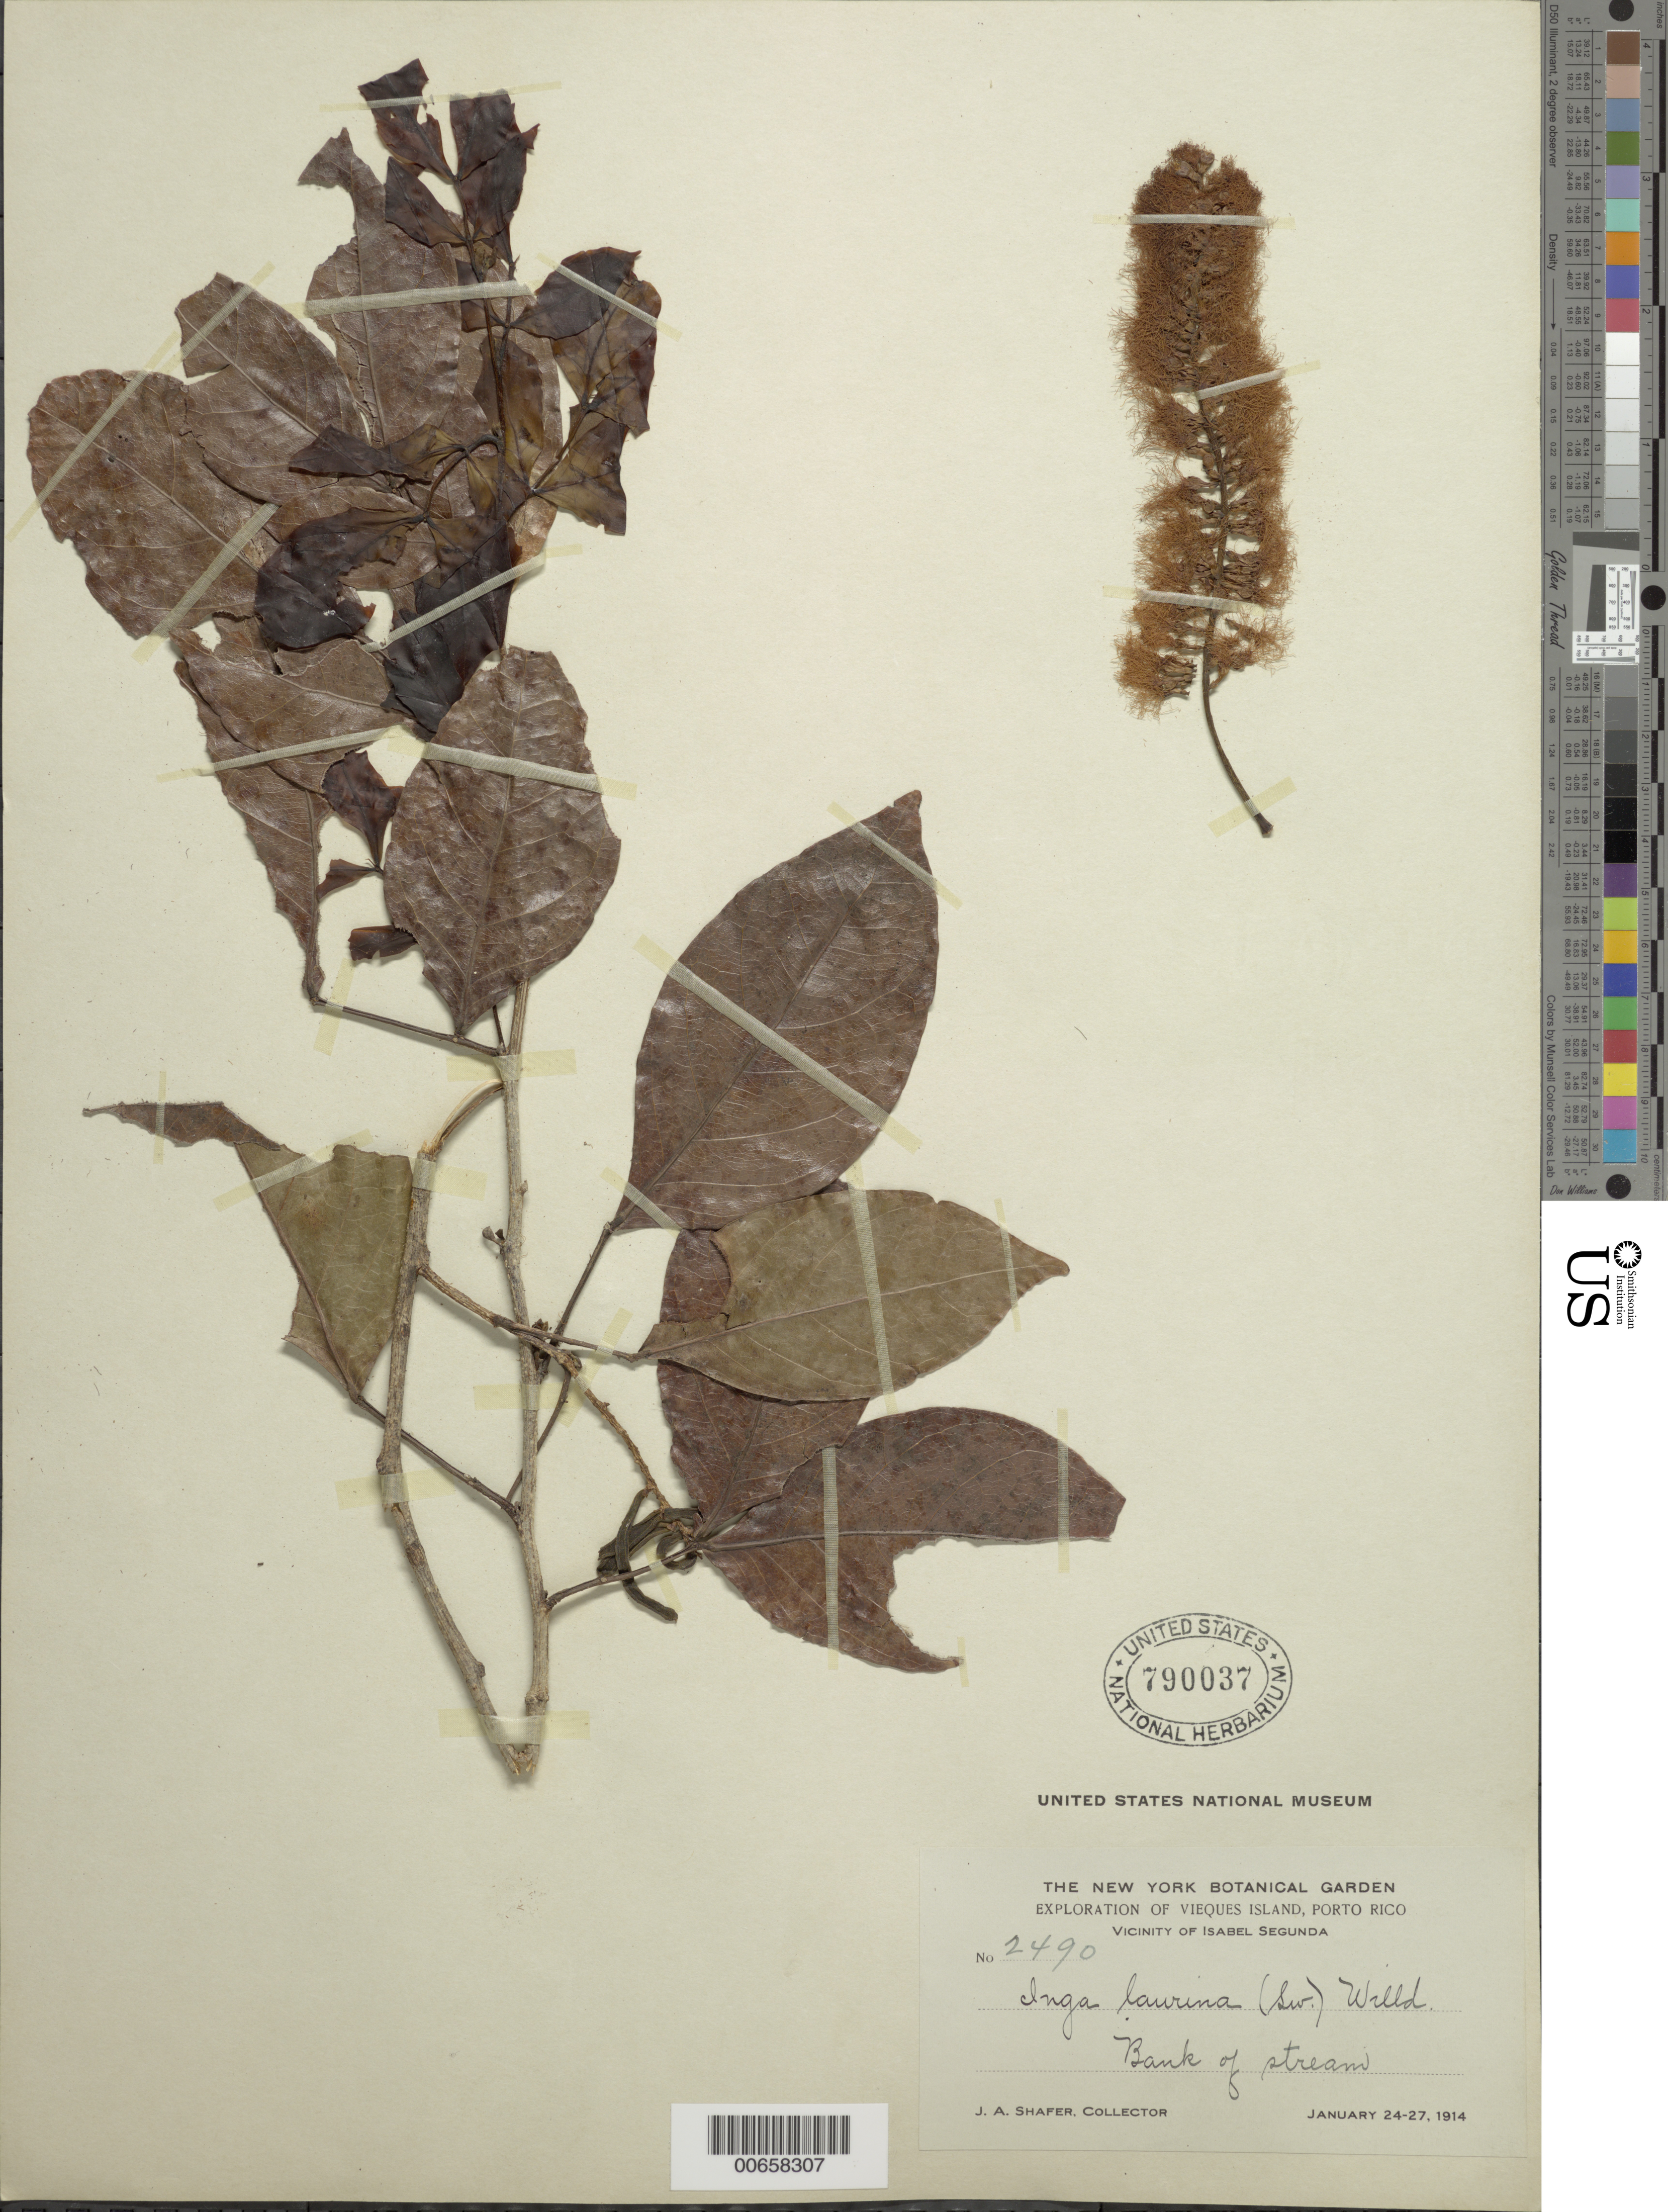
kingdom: Plantae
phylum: Tracheophyta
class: Magnoliopsida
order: Fabales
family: Fabaceae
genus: Inga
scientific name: Inga laurina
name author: (Sw.) Willd.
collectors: J. A. Shafer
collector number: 2490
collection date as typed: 24 Jan 1914 to 27 Jan 1914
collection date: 1914-01-24/1914-01-27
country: Puerto Rico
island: Vieques Island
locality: Isabel Segunda, vic of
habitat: Bank of stream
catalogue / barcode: US 790037